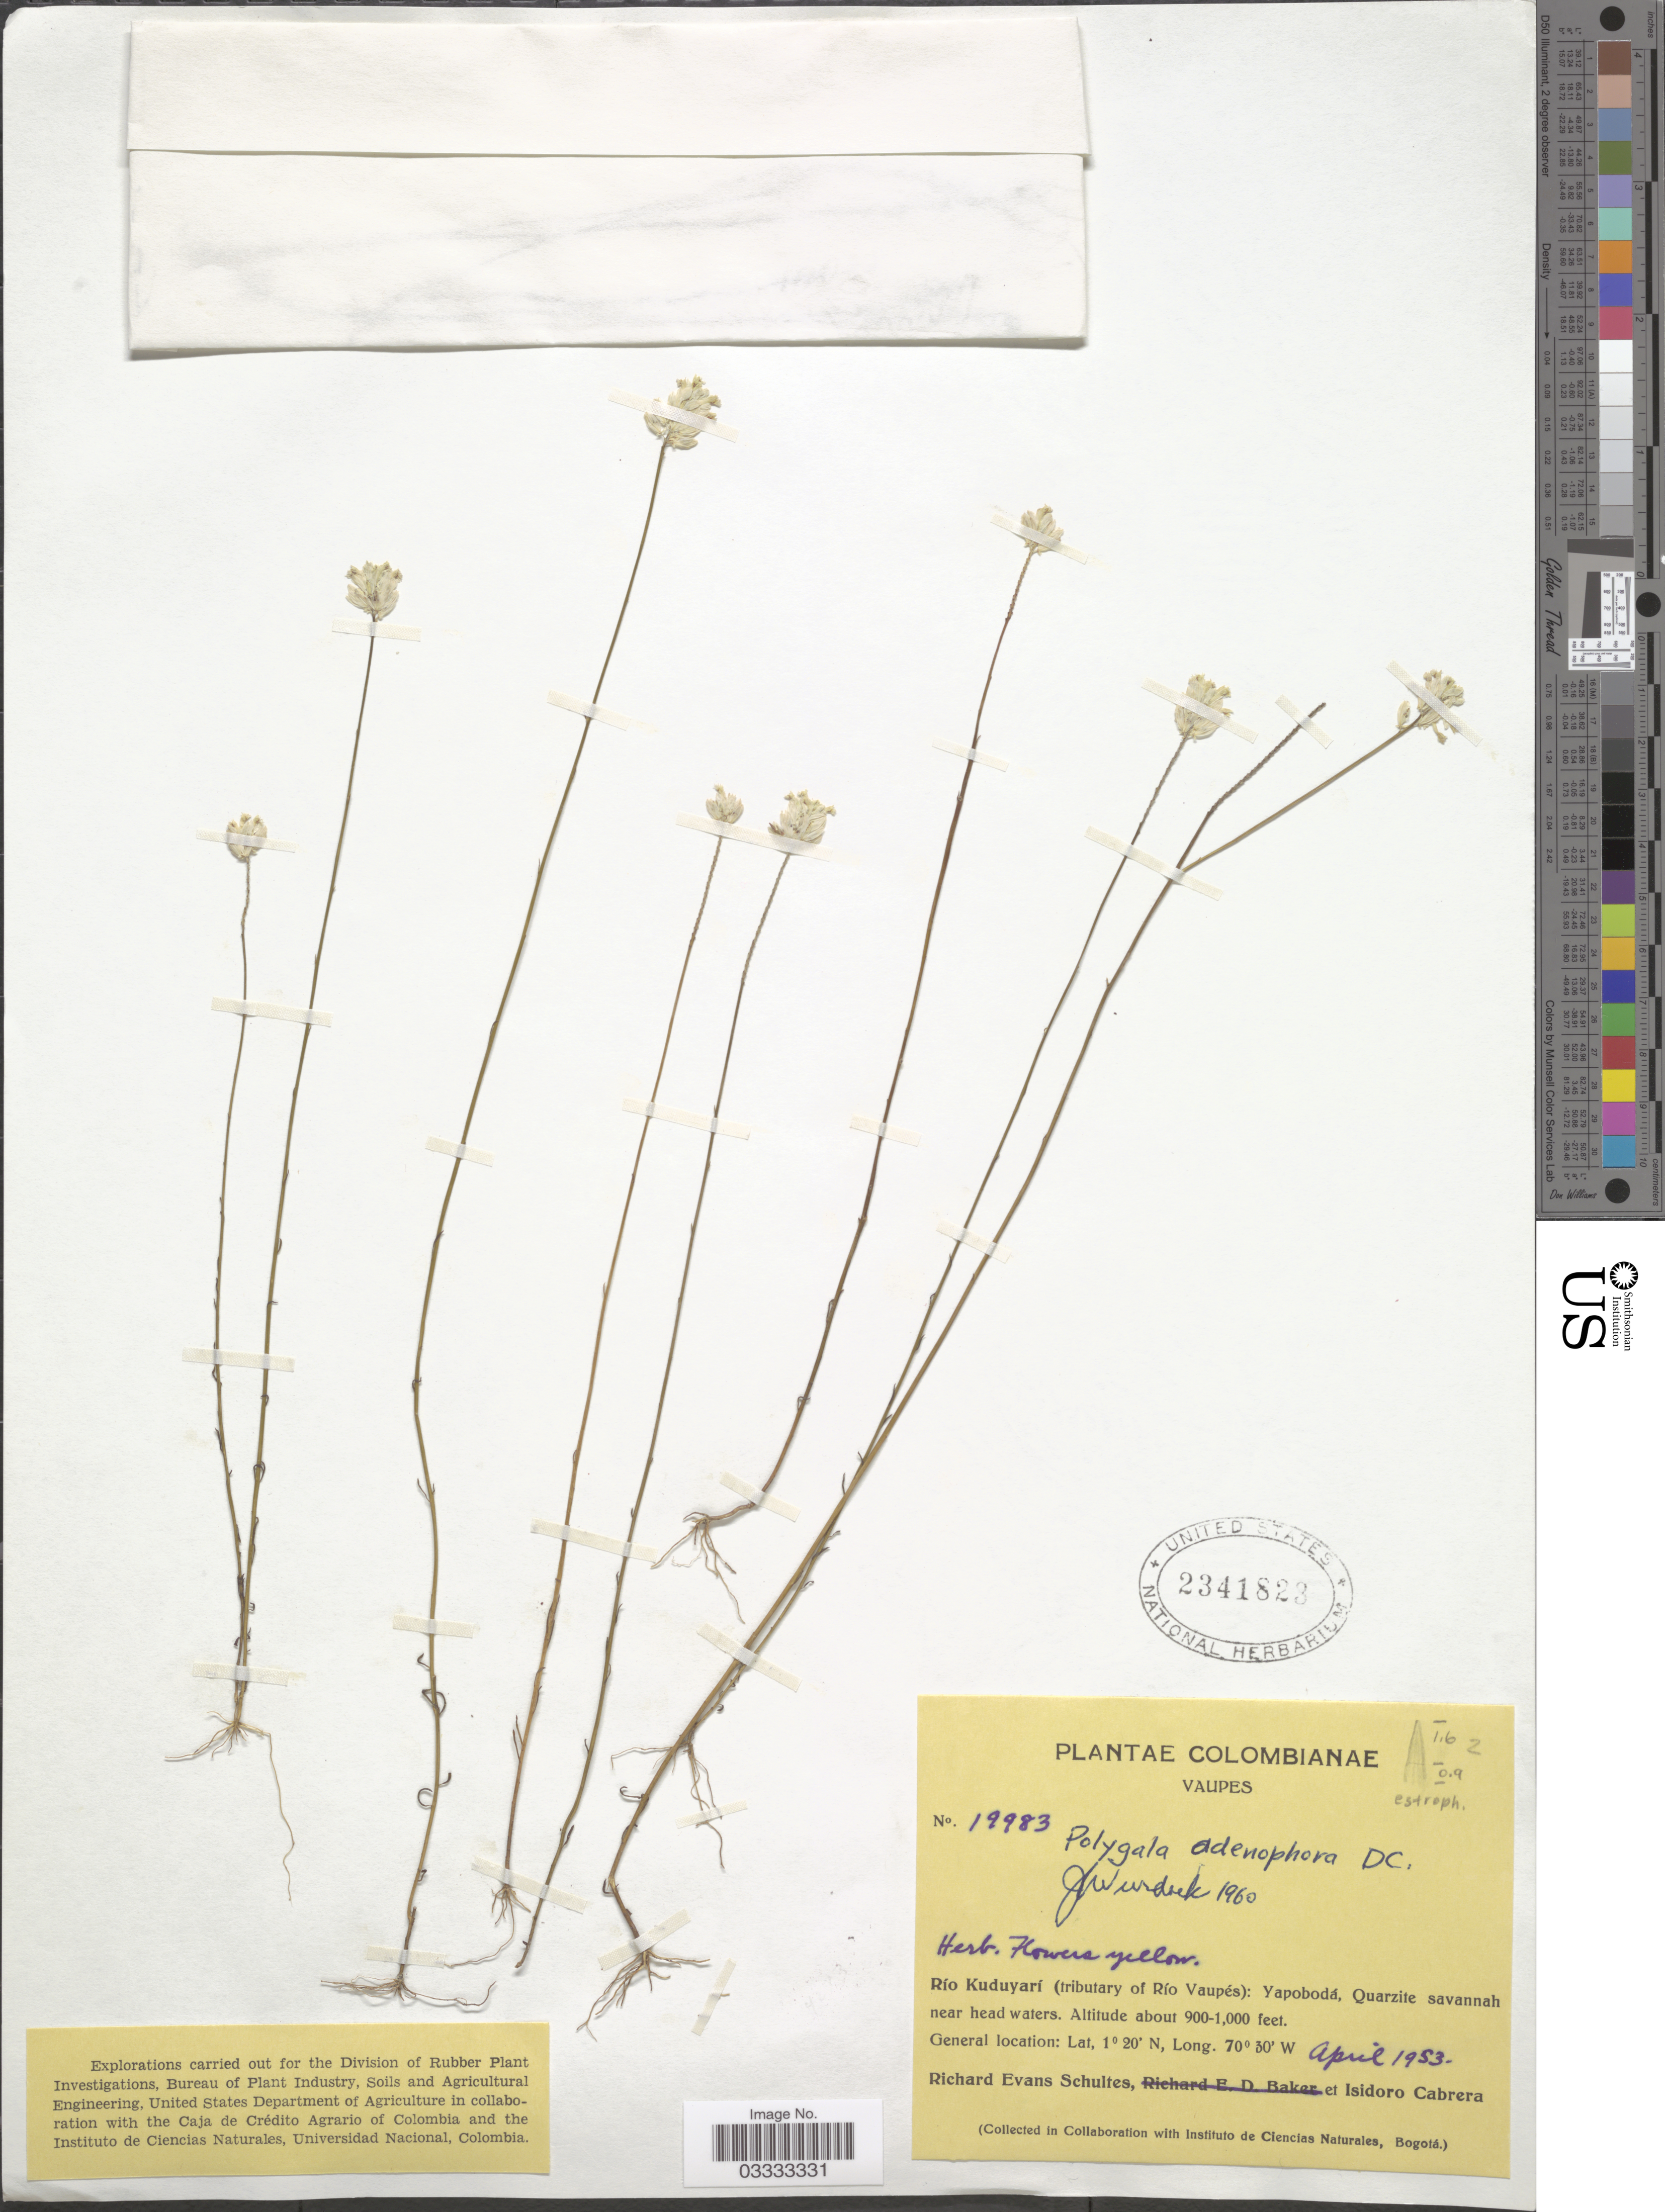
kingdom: Plantae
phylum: Tracheophyta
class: Magnoliopsida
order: Fabales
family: Polygalaceae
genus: Polygala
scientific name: Polygala adenophora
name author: DC.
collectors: R. E. Schultes & I. Cabrera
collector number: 19983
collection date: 1953-04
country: Colombia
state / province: Vaupés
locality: Río Kuduyarí (tributary of Río Vaupés): Yapobodá, Quarzite savannah near head waters.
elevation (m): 274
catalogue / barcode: US 2341823